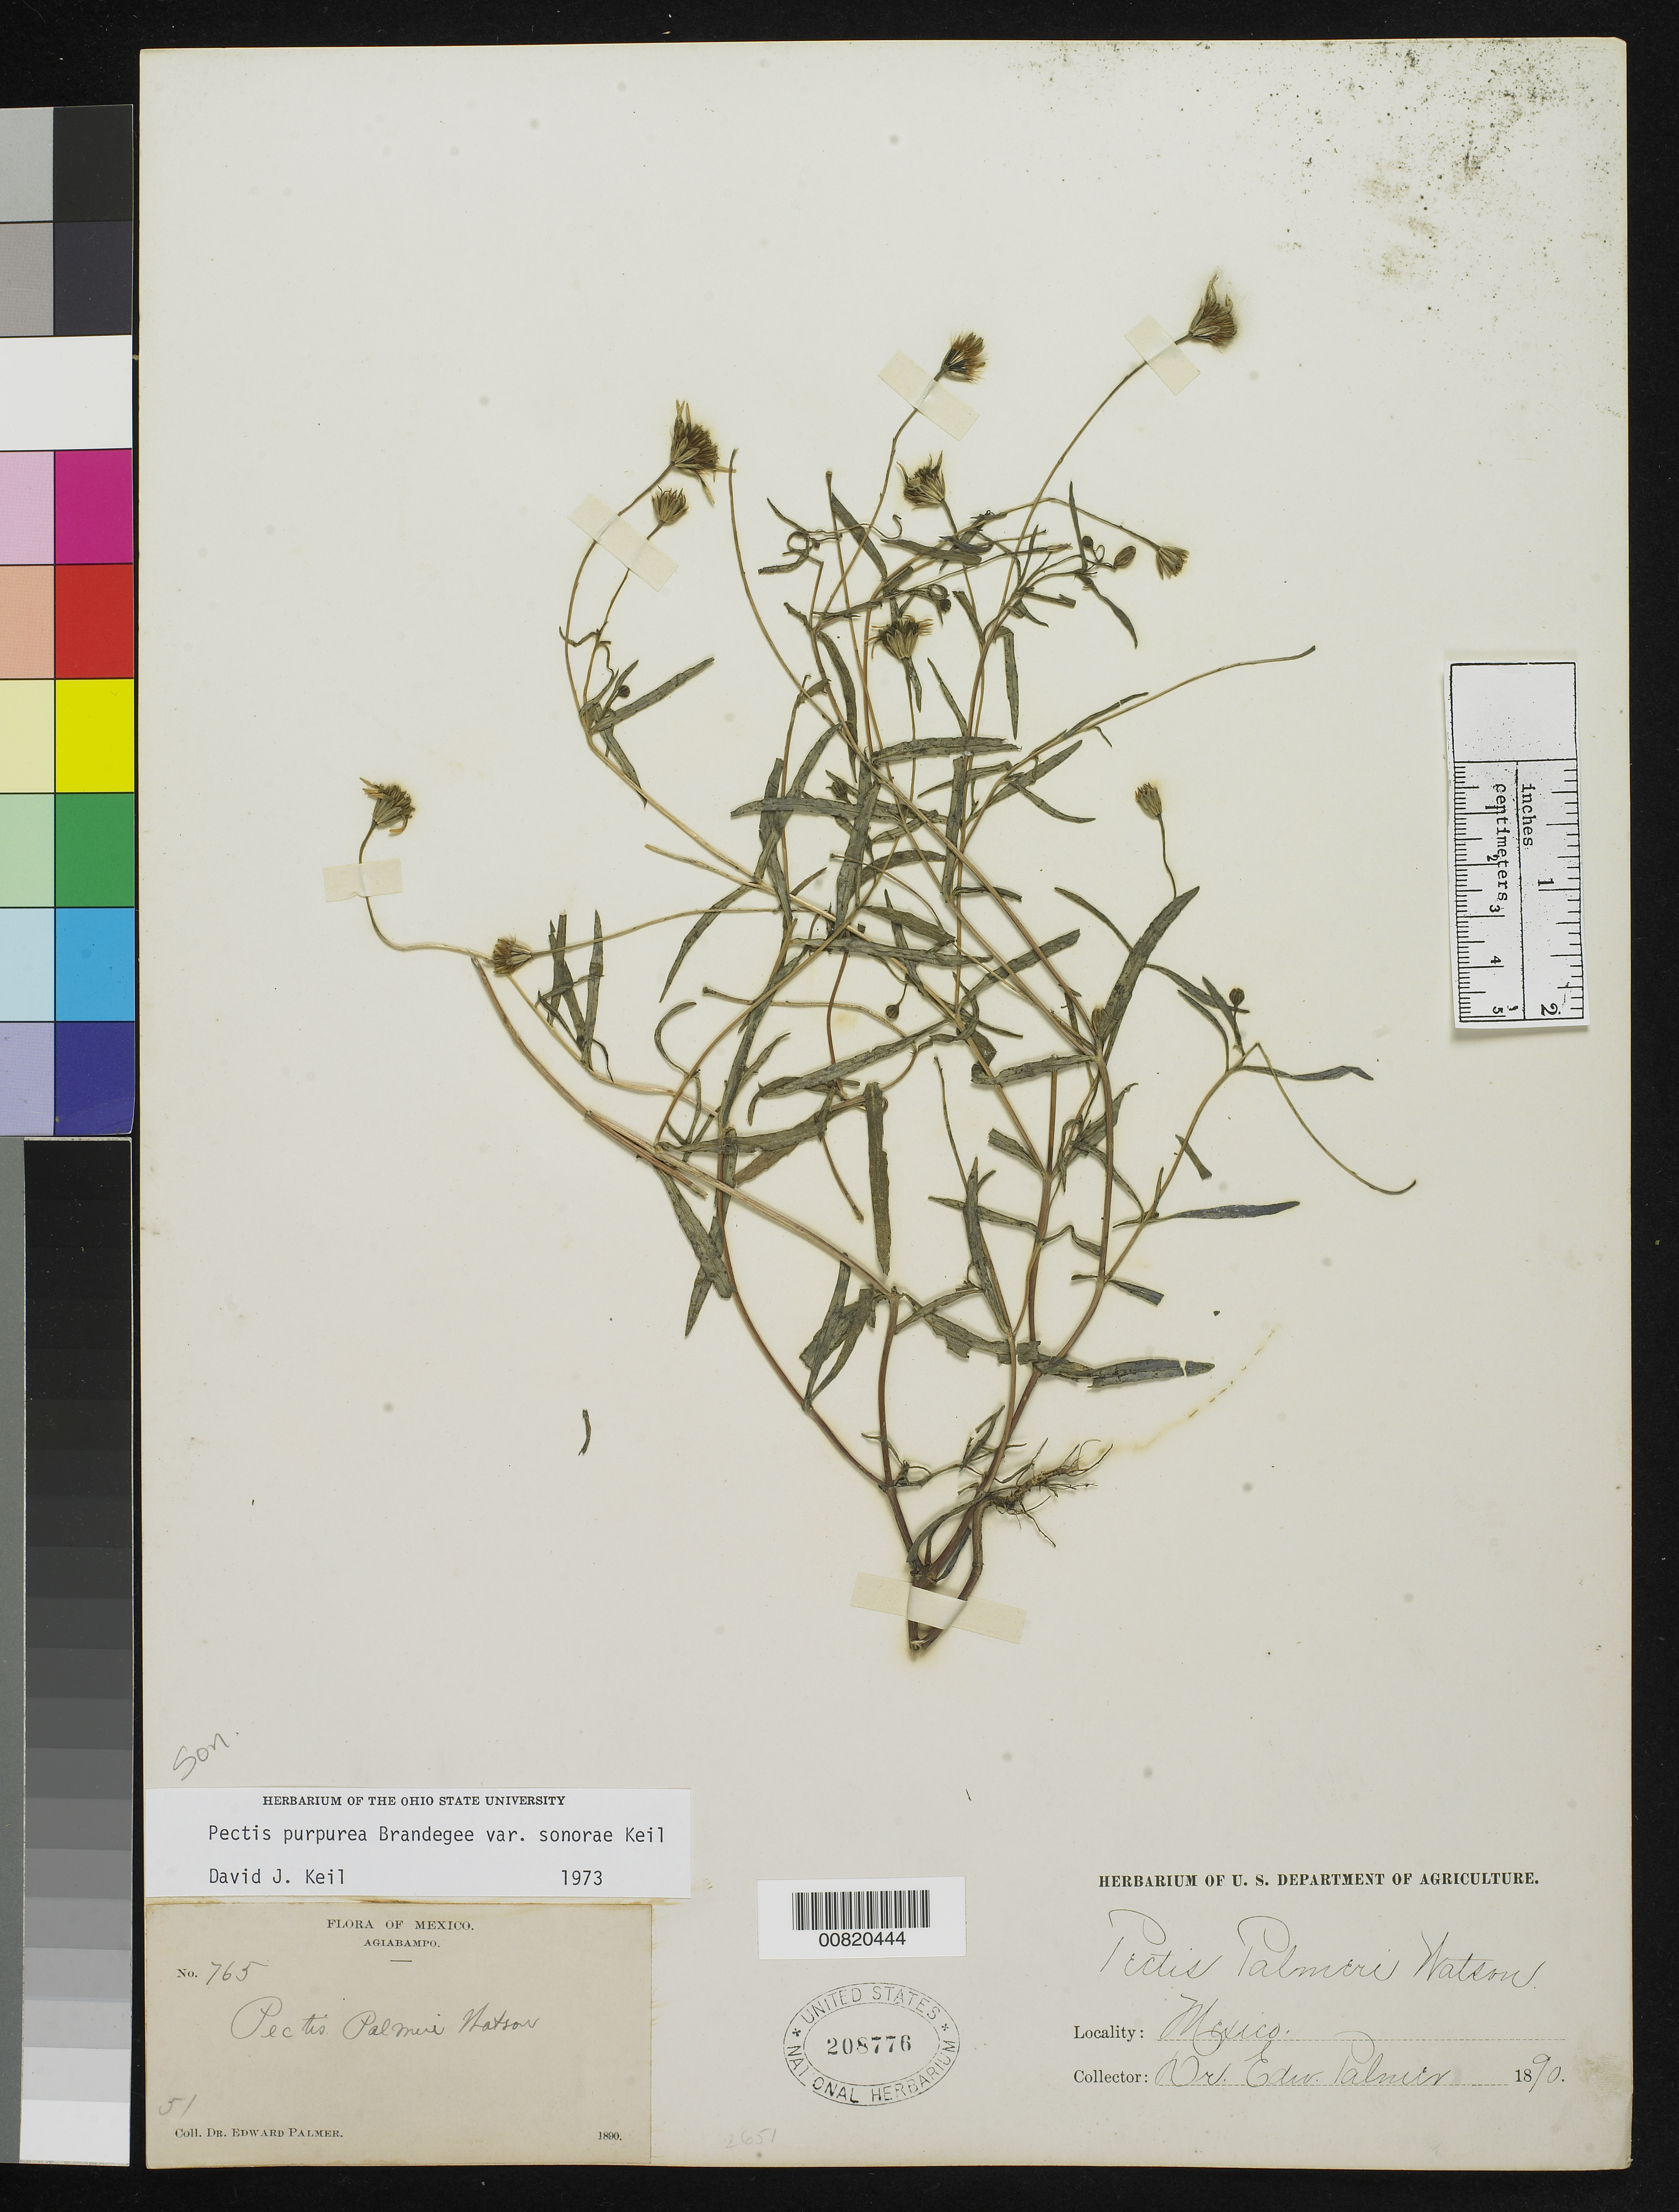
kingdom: Plantae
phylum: Tracheophyta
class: Magnoliopsida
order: Asterales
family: Asteraceae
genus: Pectis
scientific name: Pectis purpurea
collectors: E. Palmer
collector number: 765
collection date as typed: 1890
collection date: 1890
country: Mexico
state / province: Sonora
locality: Agiabampo, Sonora.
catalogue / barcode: US 208776